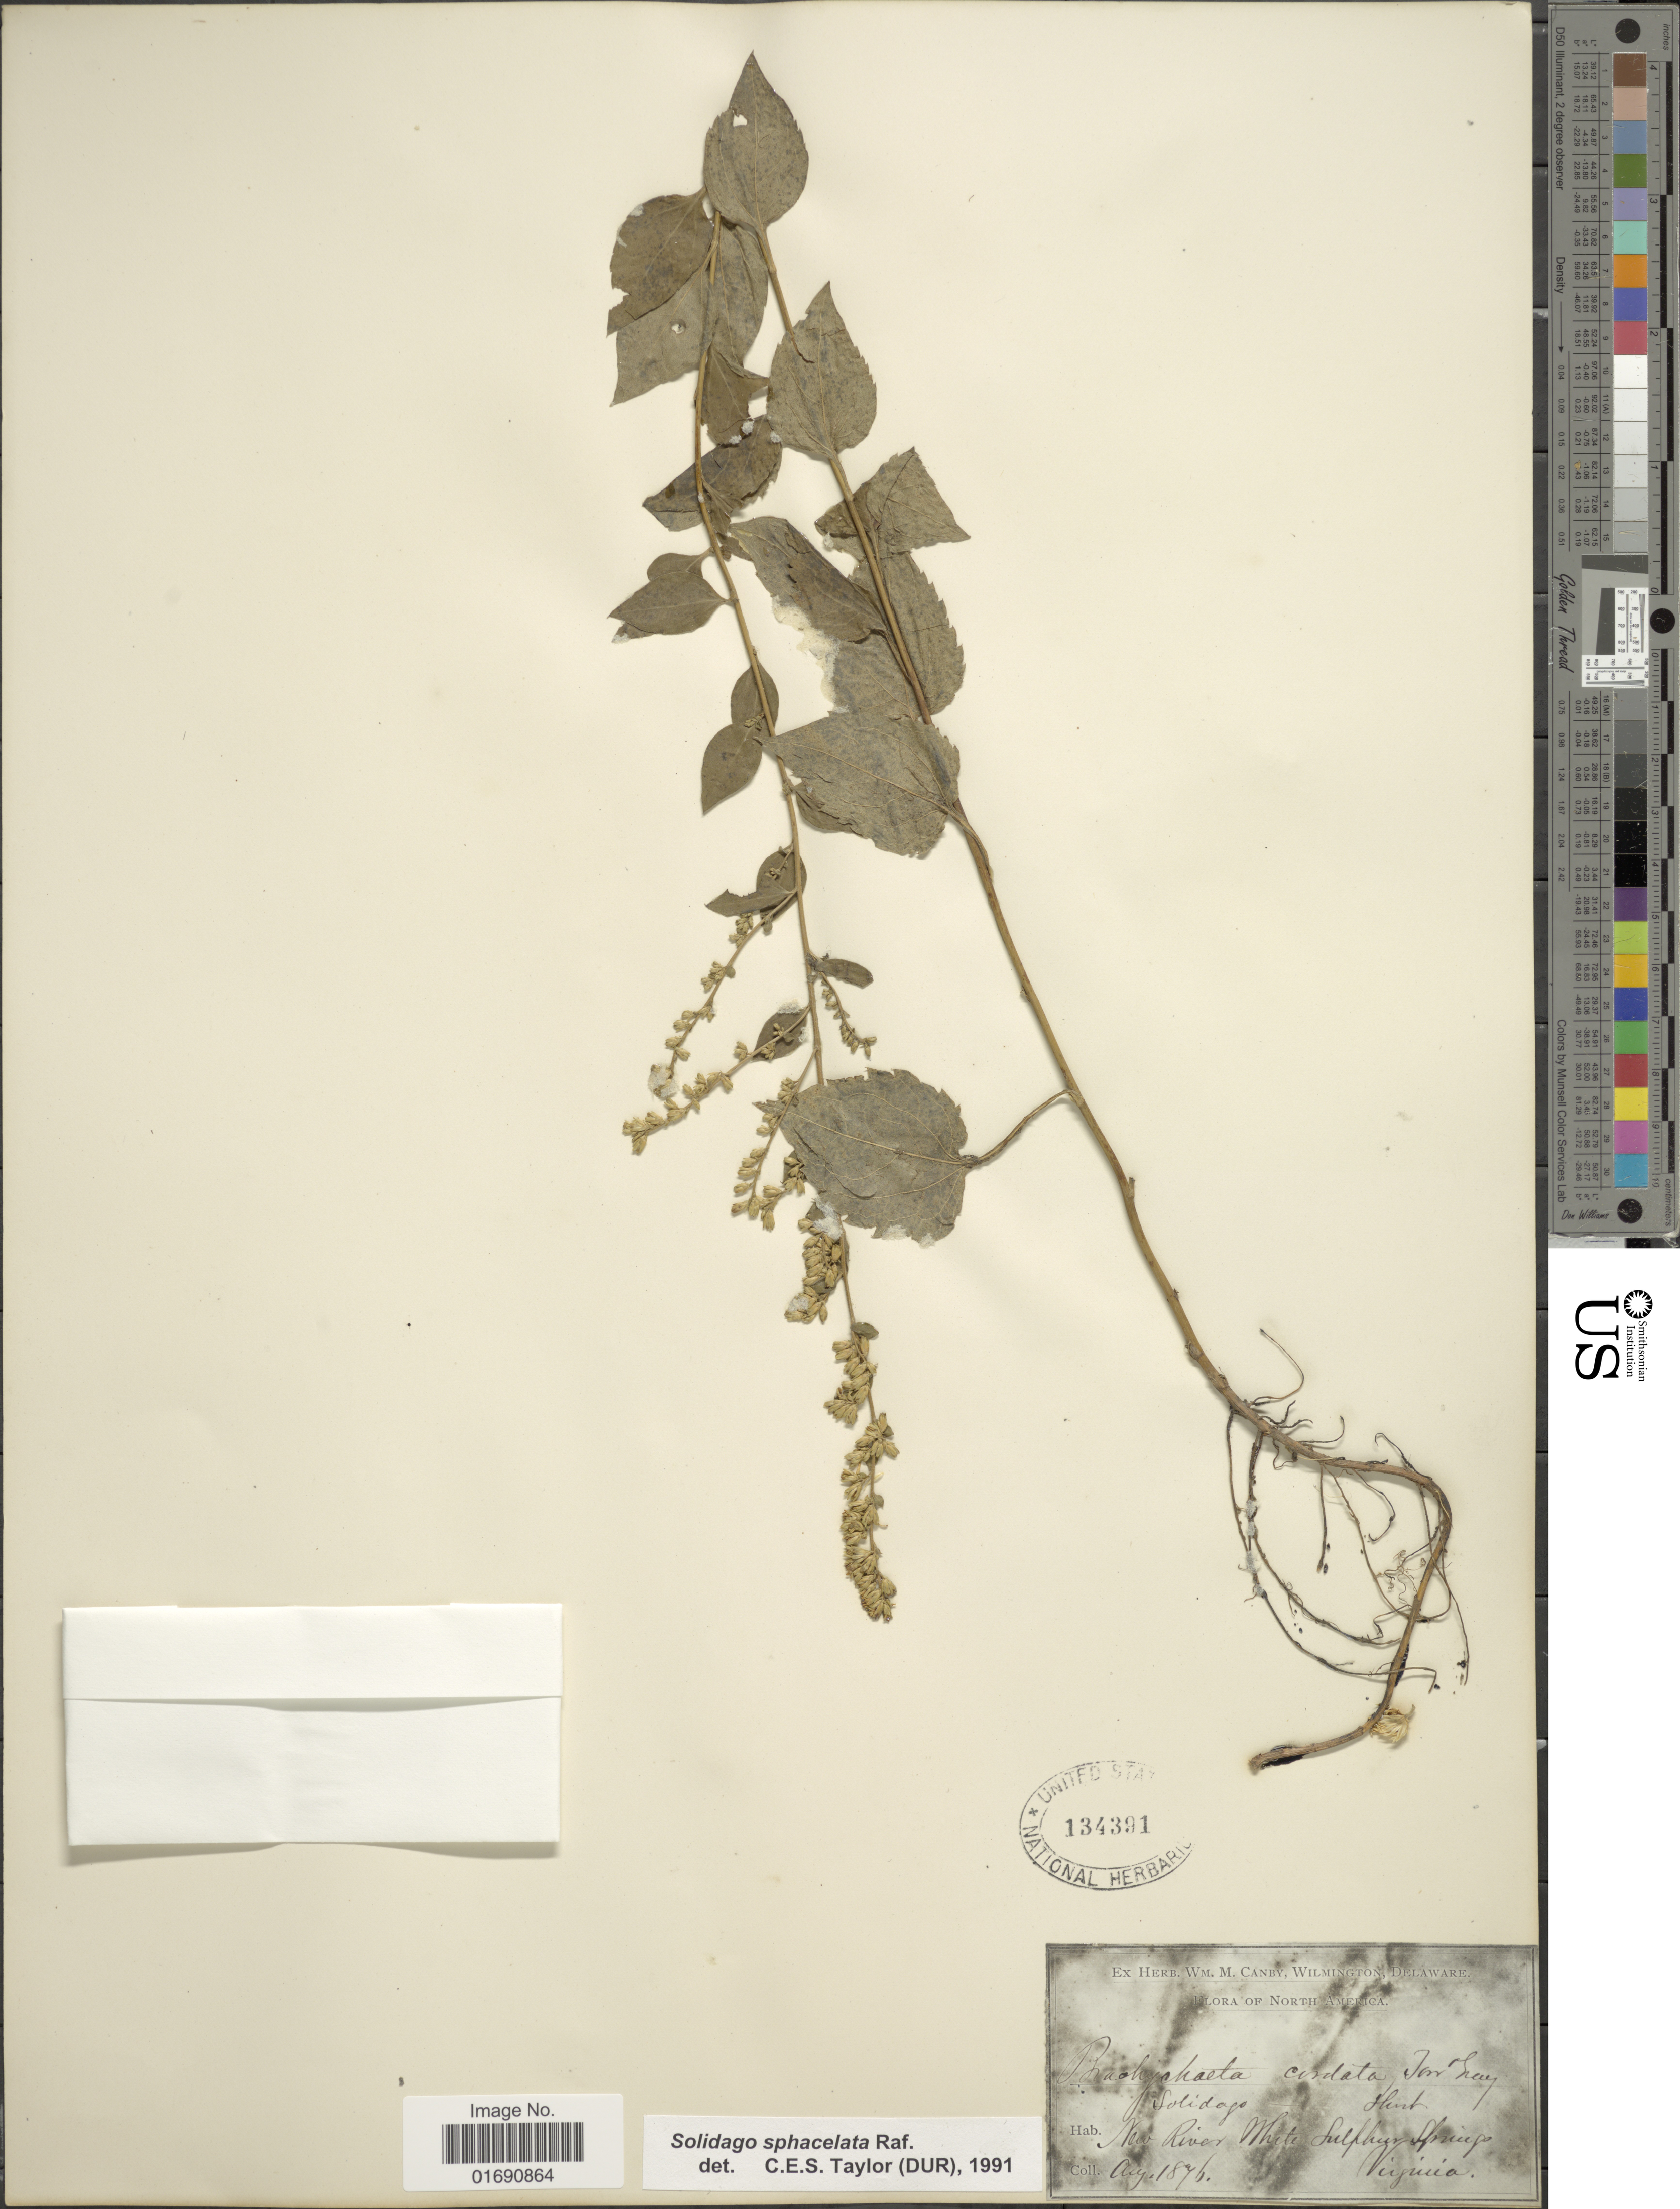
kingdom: Plantae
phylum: Tracheophyta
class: Magnoliopsida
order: Asterales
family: Asteraceae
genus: Solidago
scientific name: Solidago sphacelata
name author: Raf.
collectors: ex herb. W.M. Canby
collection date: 1876-08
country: United States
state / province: Virginia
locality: New River White Sulphur Springs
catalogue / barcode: US 134391